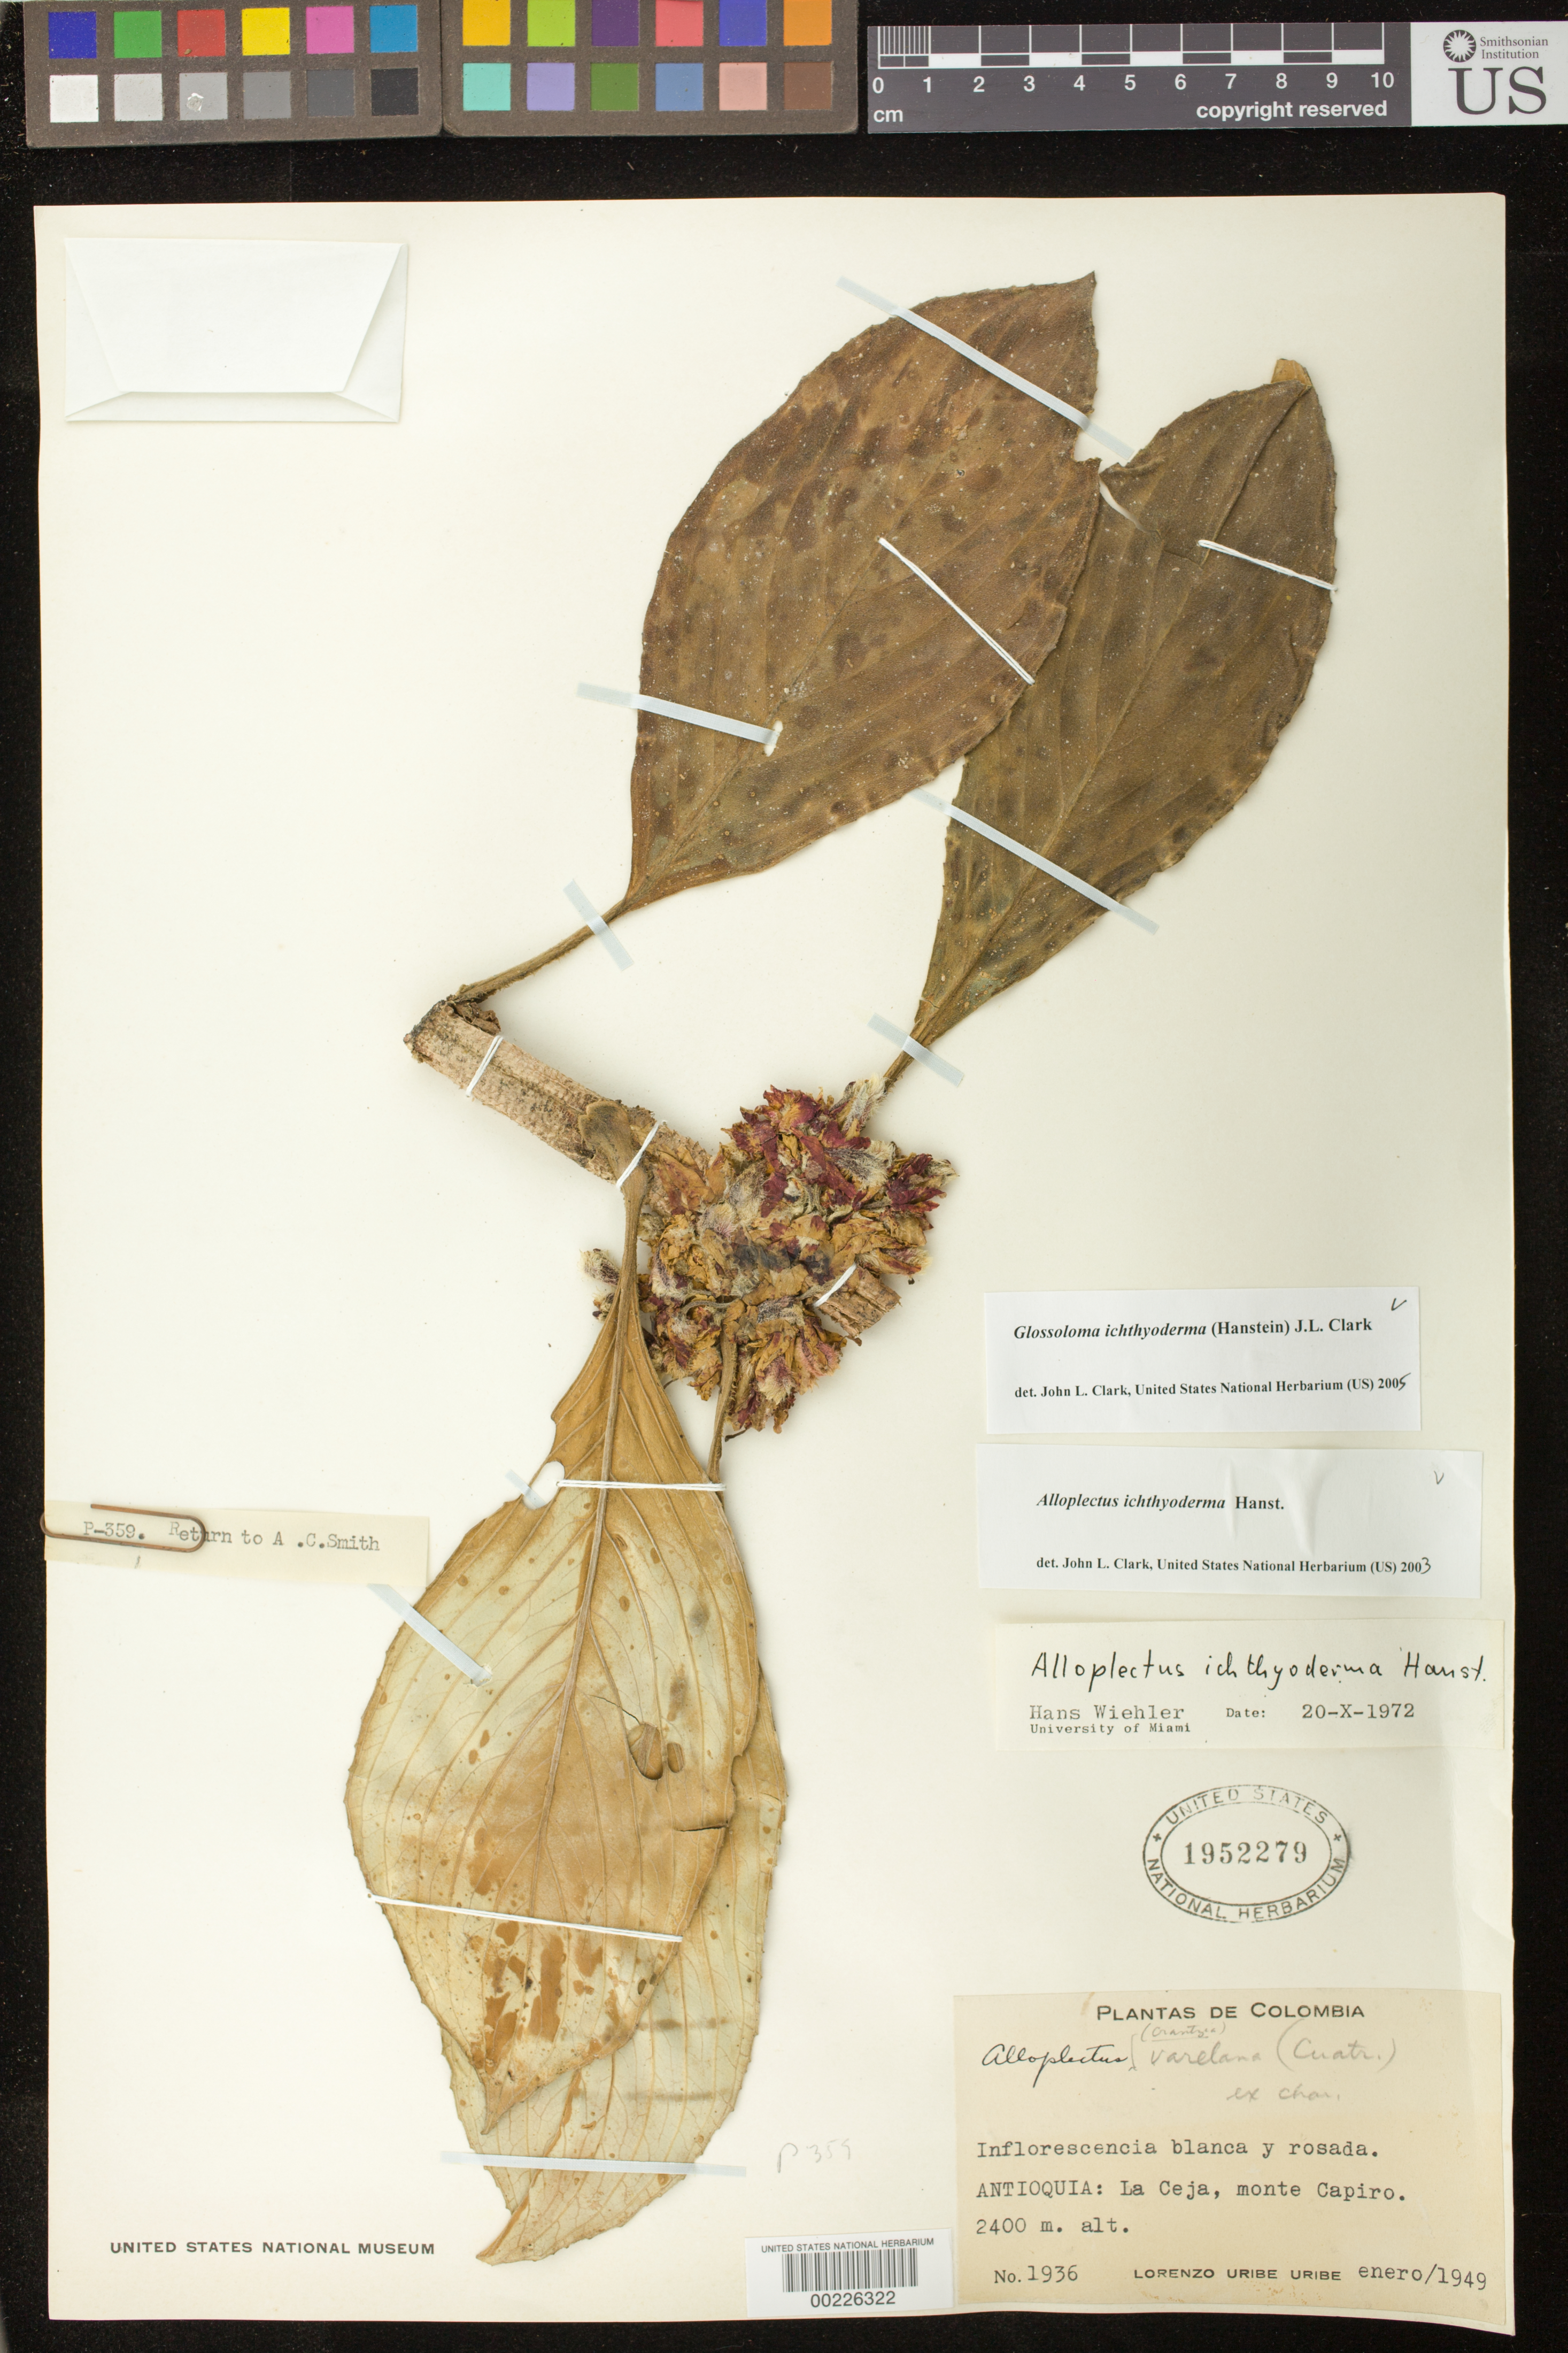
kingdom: Plantae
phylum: Tracheophyta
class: Magnoliopsida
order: Lamiales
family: Gesneriaceae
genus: Glossoloma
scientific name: Glossoloma ichthyoderma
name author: (Hanst.) J.L. Clark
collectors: L. Uribe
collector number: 1936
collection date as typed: Jan 1949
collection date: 1949-01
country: Colombia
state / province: Antioquia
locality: La Ceja, Monte Capiro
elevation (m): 2400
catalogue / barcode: US 1952279